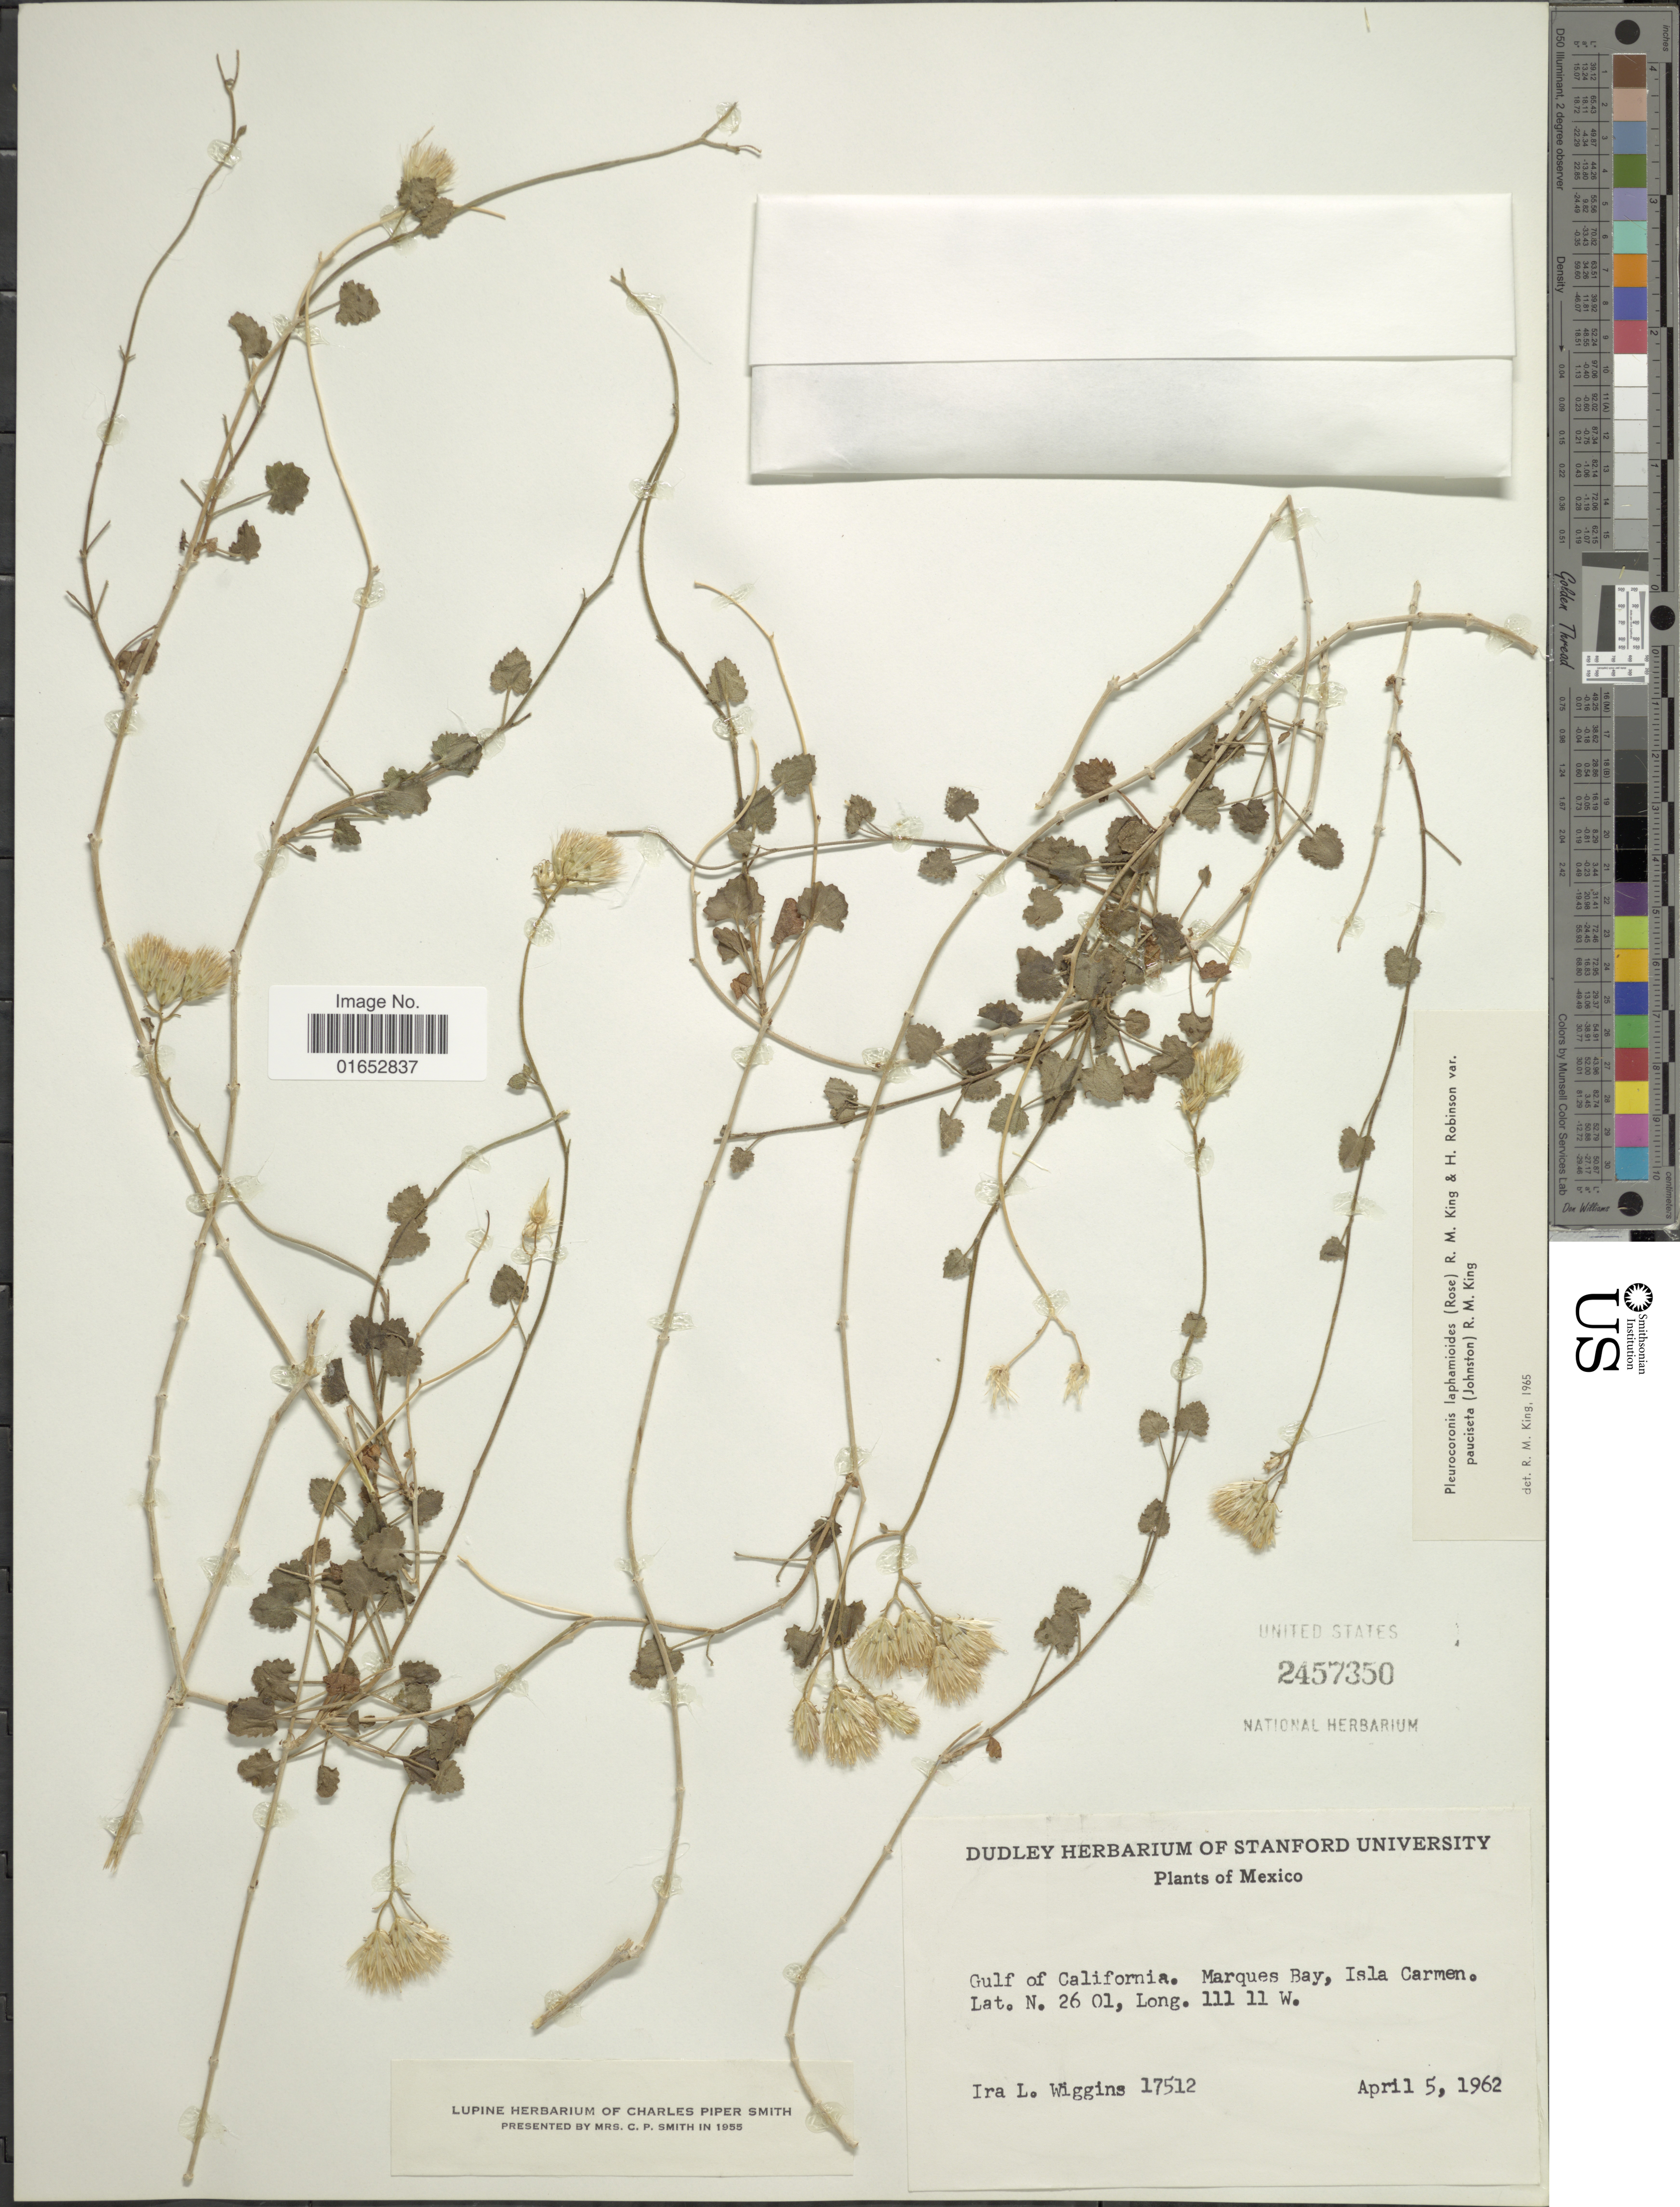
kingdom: Plantae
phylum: Tracheophyta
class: Magnoliopsida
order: Asterales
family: Asteraceae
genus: Pleurocoronis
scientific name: Pleurocoronis laphamioides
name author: (Rose) R.M. King & H. Rob.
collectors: I. L. Wiggins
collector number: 17512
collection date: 1962-04-05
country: Mexico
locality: Gulf of California, Marques Bay, Isla Carmen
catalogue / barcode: US 2457350